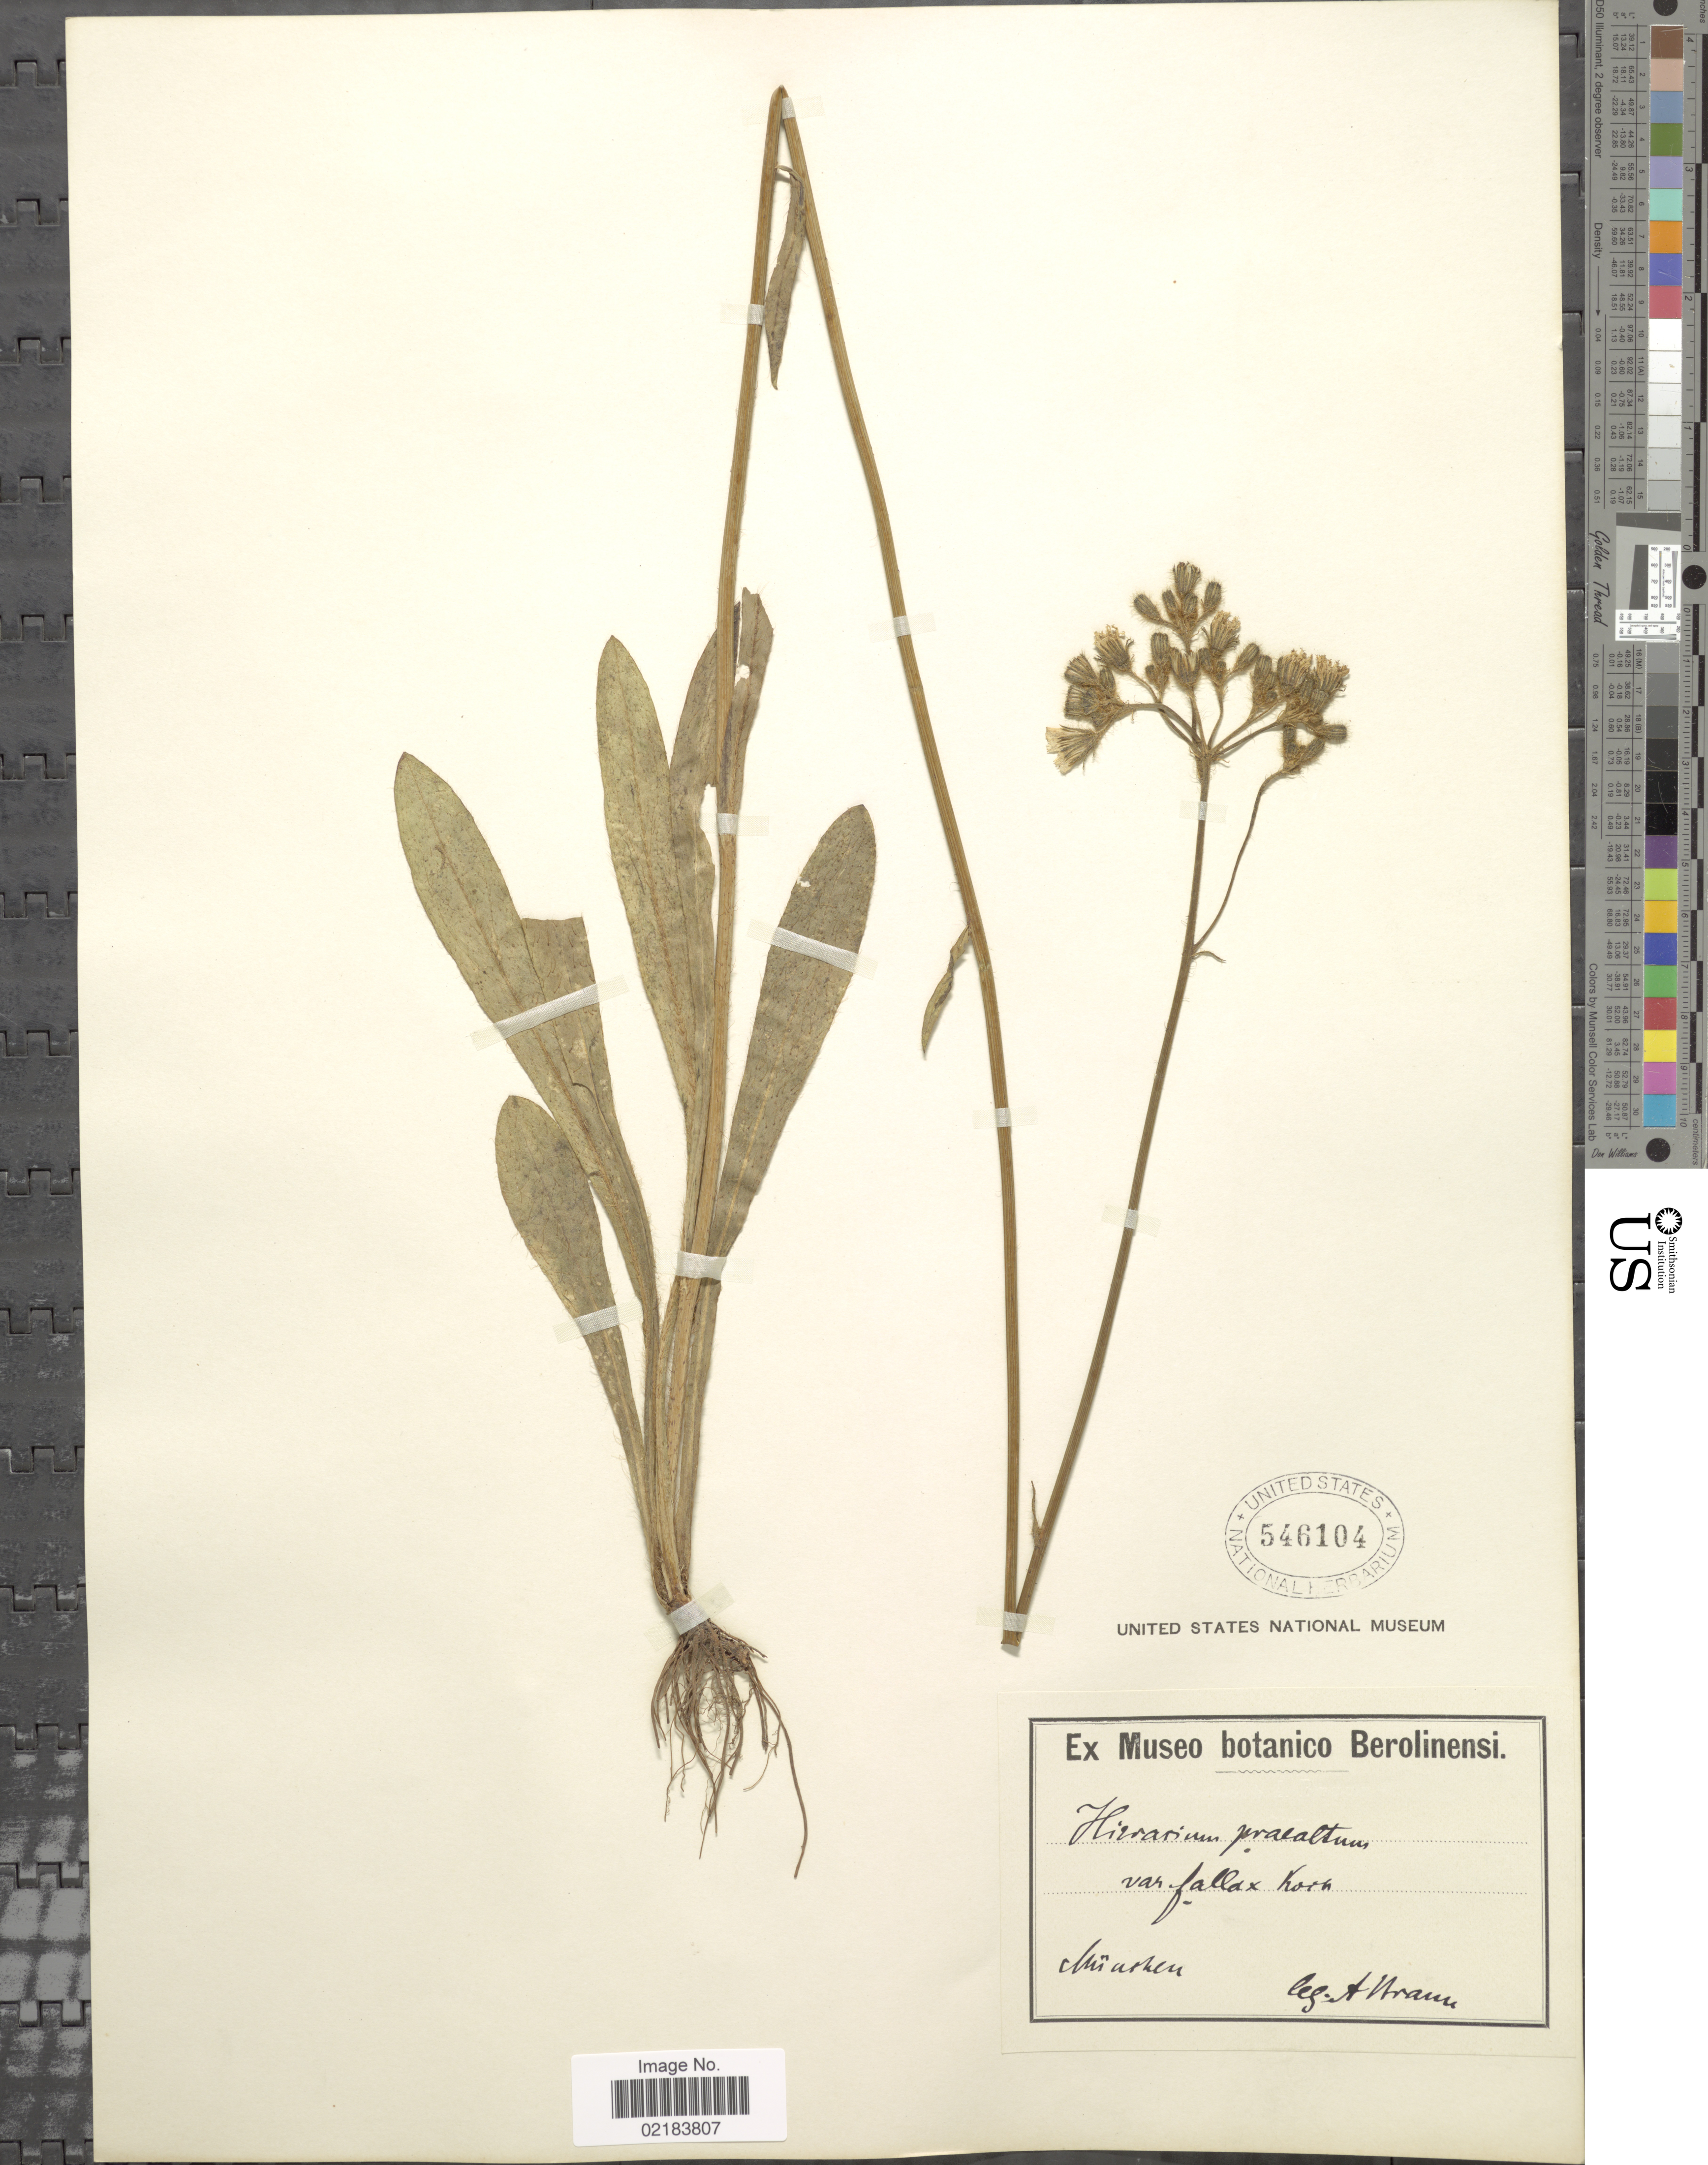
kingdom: Plantae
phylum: Tracheophyta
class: Magnoliopsida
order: Asterales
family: Asteraceae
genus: Pilosella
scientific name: Pilosella piloselloides subsp. praealta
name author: (Gochnat) S. Bräut. & Greuter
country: Germany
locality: München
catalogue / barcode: US 546104